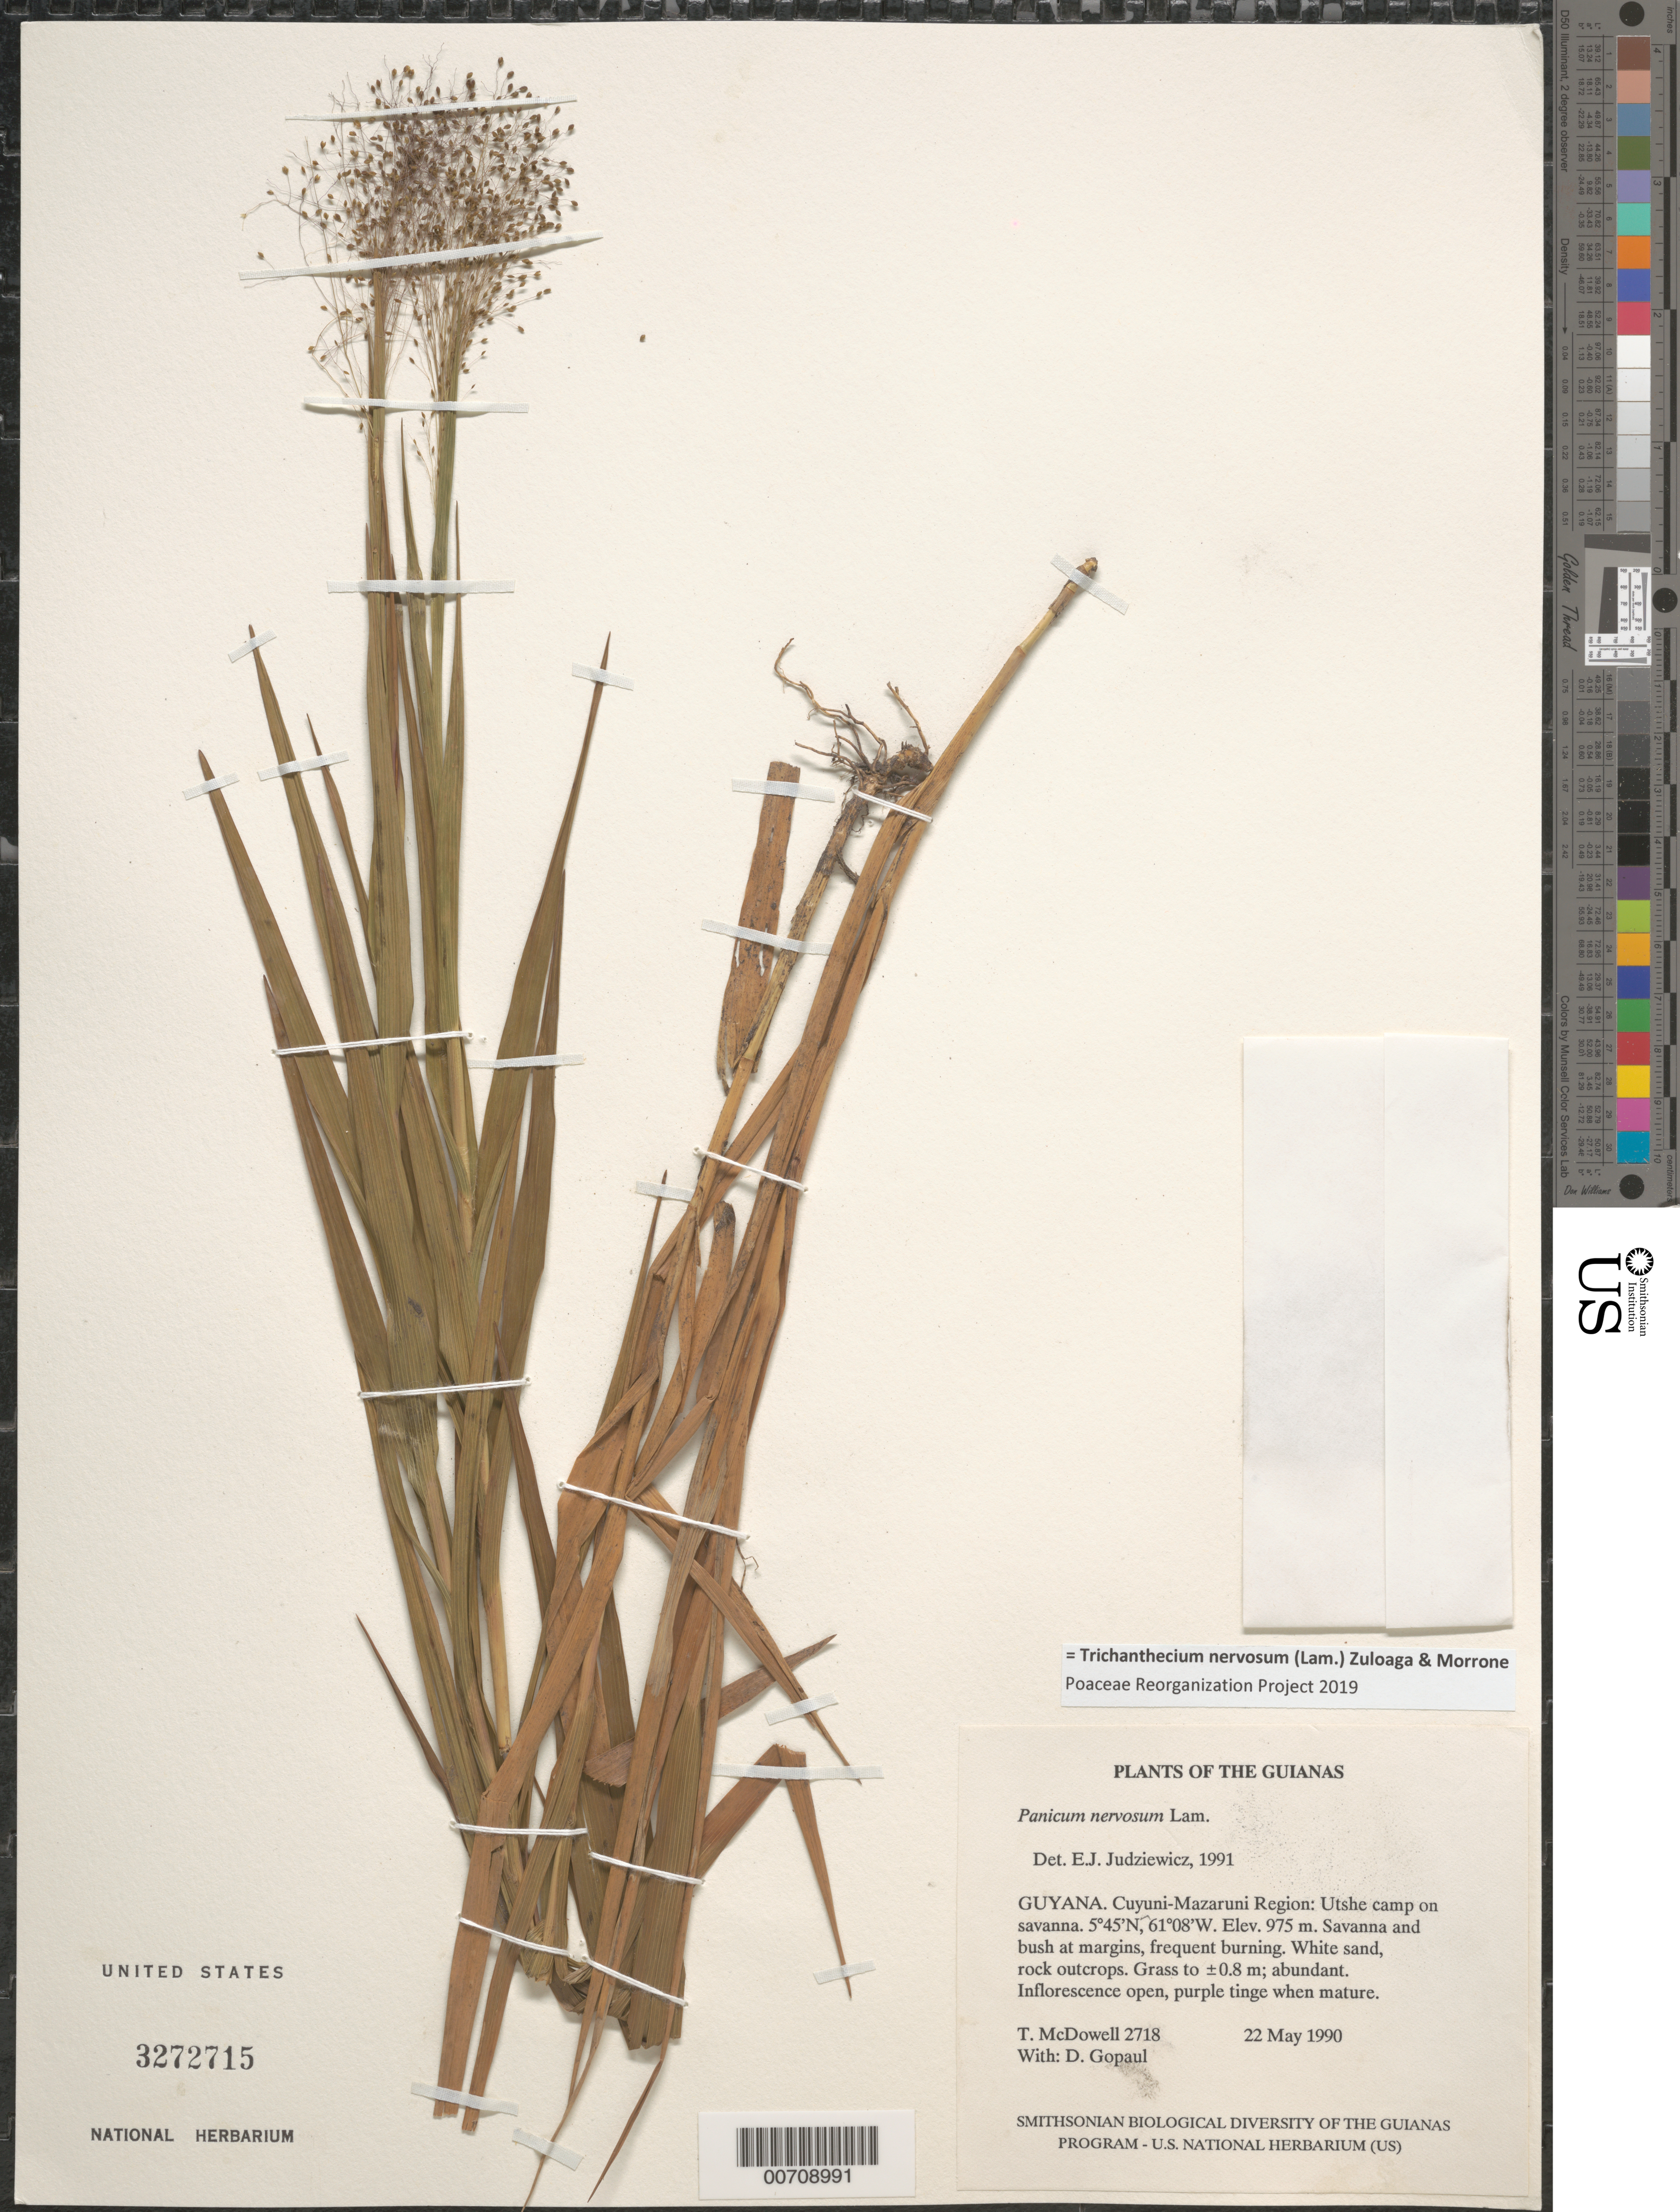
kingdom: Plantae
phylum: Tracheophyta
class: Liliopsida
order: Poales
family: Poaceae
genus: Trichanthecium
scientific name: Trichanthecium nervosum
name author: (Lam.) Zuloaga & Morrone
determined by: Poaceae Reorganization Project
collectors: T. McDowell & D. Gopaul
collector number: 2718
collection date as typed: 22 May 1990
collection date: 1990-05-22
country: Guyana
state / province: Cuyuni-Mazaruni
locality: Utshi camp, 0.3 km N of Utshi R, just S of forest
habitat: Savanna and bush at margins, frequent burning. White sand, rock outcrops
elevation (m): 975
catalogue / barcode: US 3272715